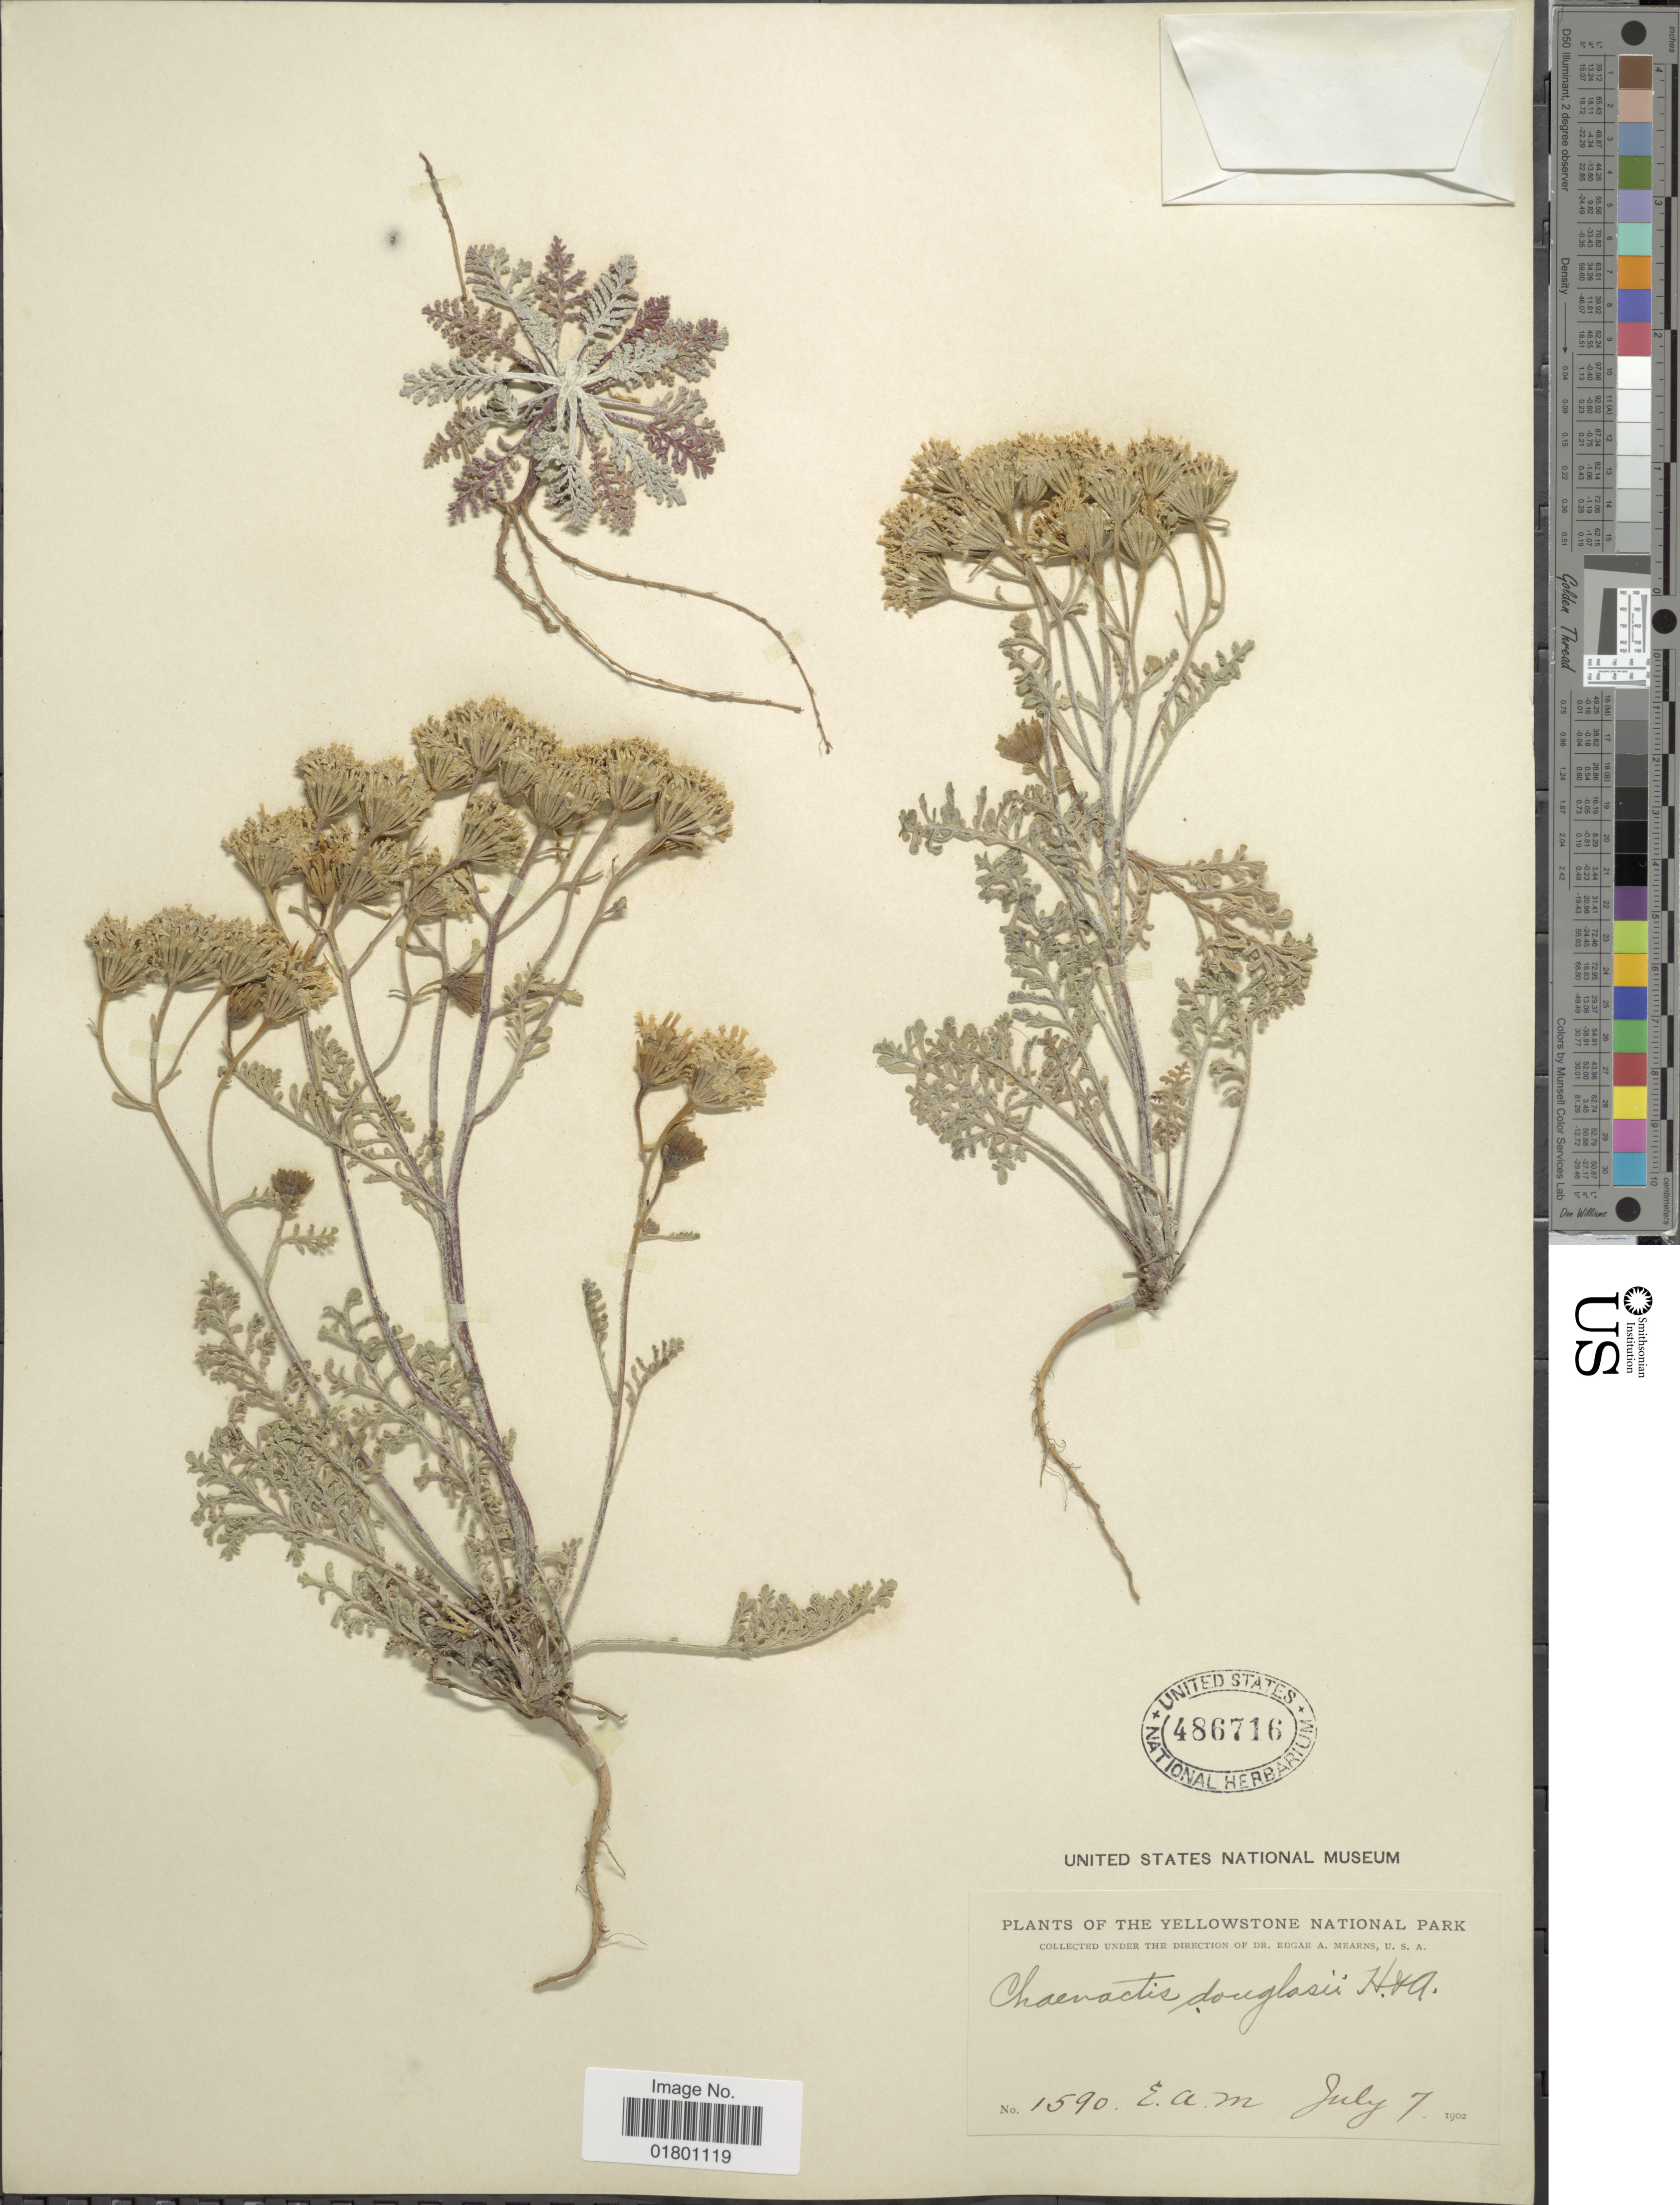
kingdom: Plantae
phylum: Tracheophyta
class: Magnoliopsida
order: Asterales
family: Asteraceae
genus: Chaenactis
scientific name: Chaenactis douglasii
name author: Hook. & Arn.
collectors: E. A. Mearns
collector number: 1590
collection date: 1902-07-07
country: United States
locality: Yellowstone National Park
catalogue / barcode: US 486716